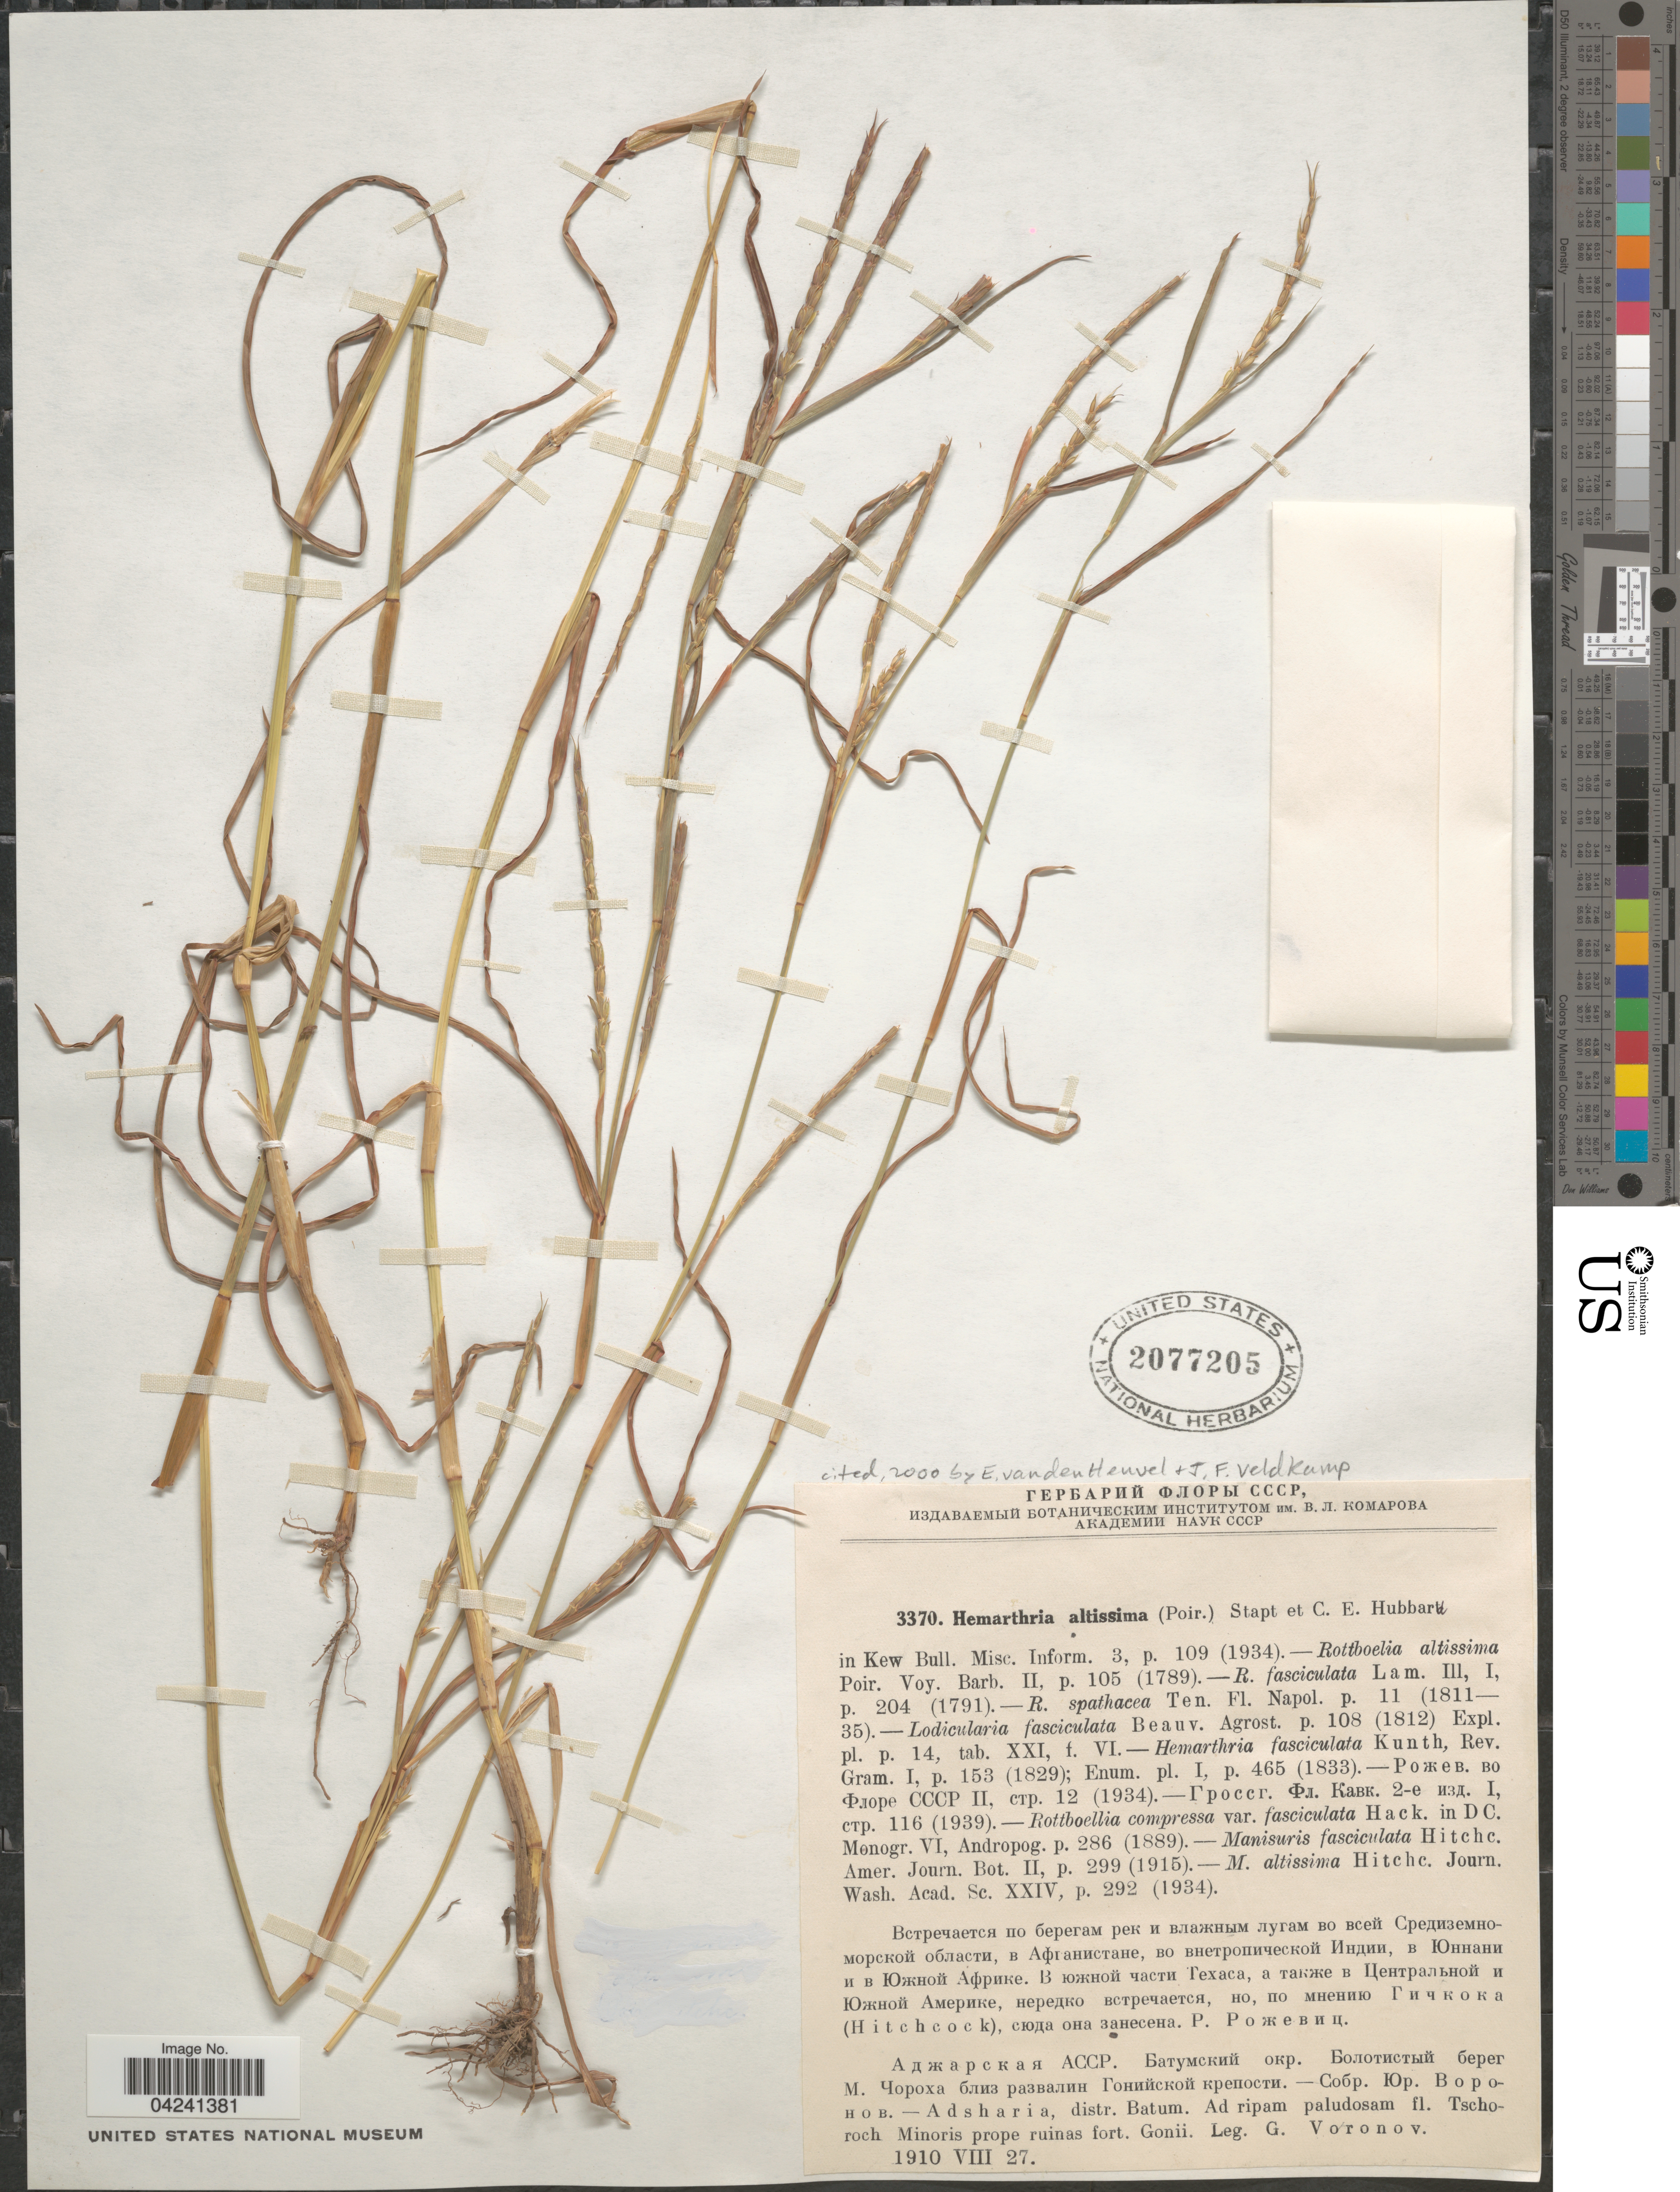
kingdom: Plantae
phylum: Tracheophyta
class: Liliopsida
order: Poales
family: Poaceae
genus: Hemarthria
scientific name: Hemarthria altissima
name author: (Poir.) Stapf & C. E. Hubb.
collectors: G. Voronov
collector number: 3370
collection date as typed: Transcribed d/m/y: 27//8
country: Georgia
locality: Adsharia, distr. Batum. Ad ripam paludosam fl. Tschoroch Minoris prope ruinas fort. Gonii.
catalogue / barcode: US 2077205